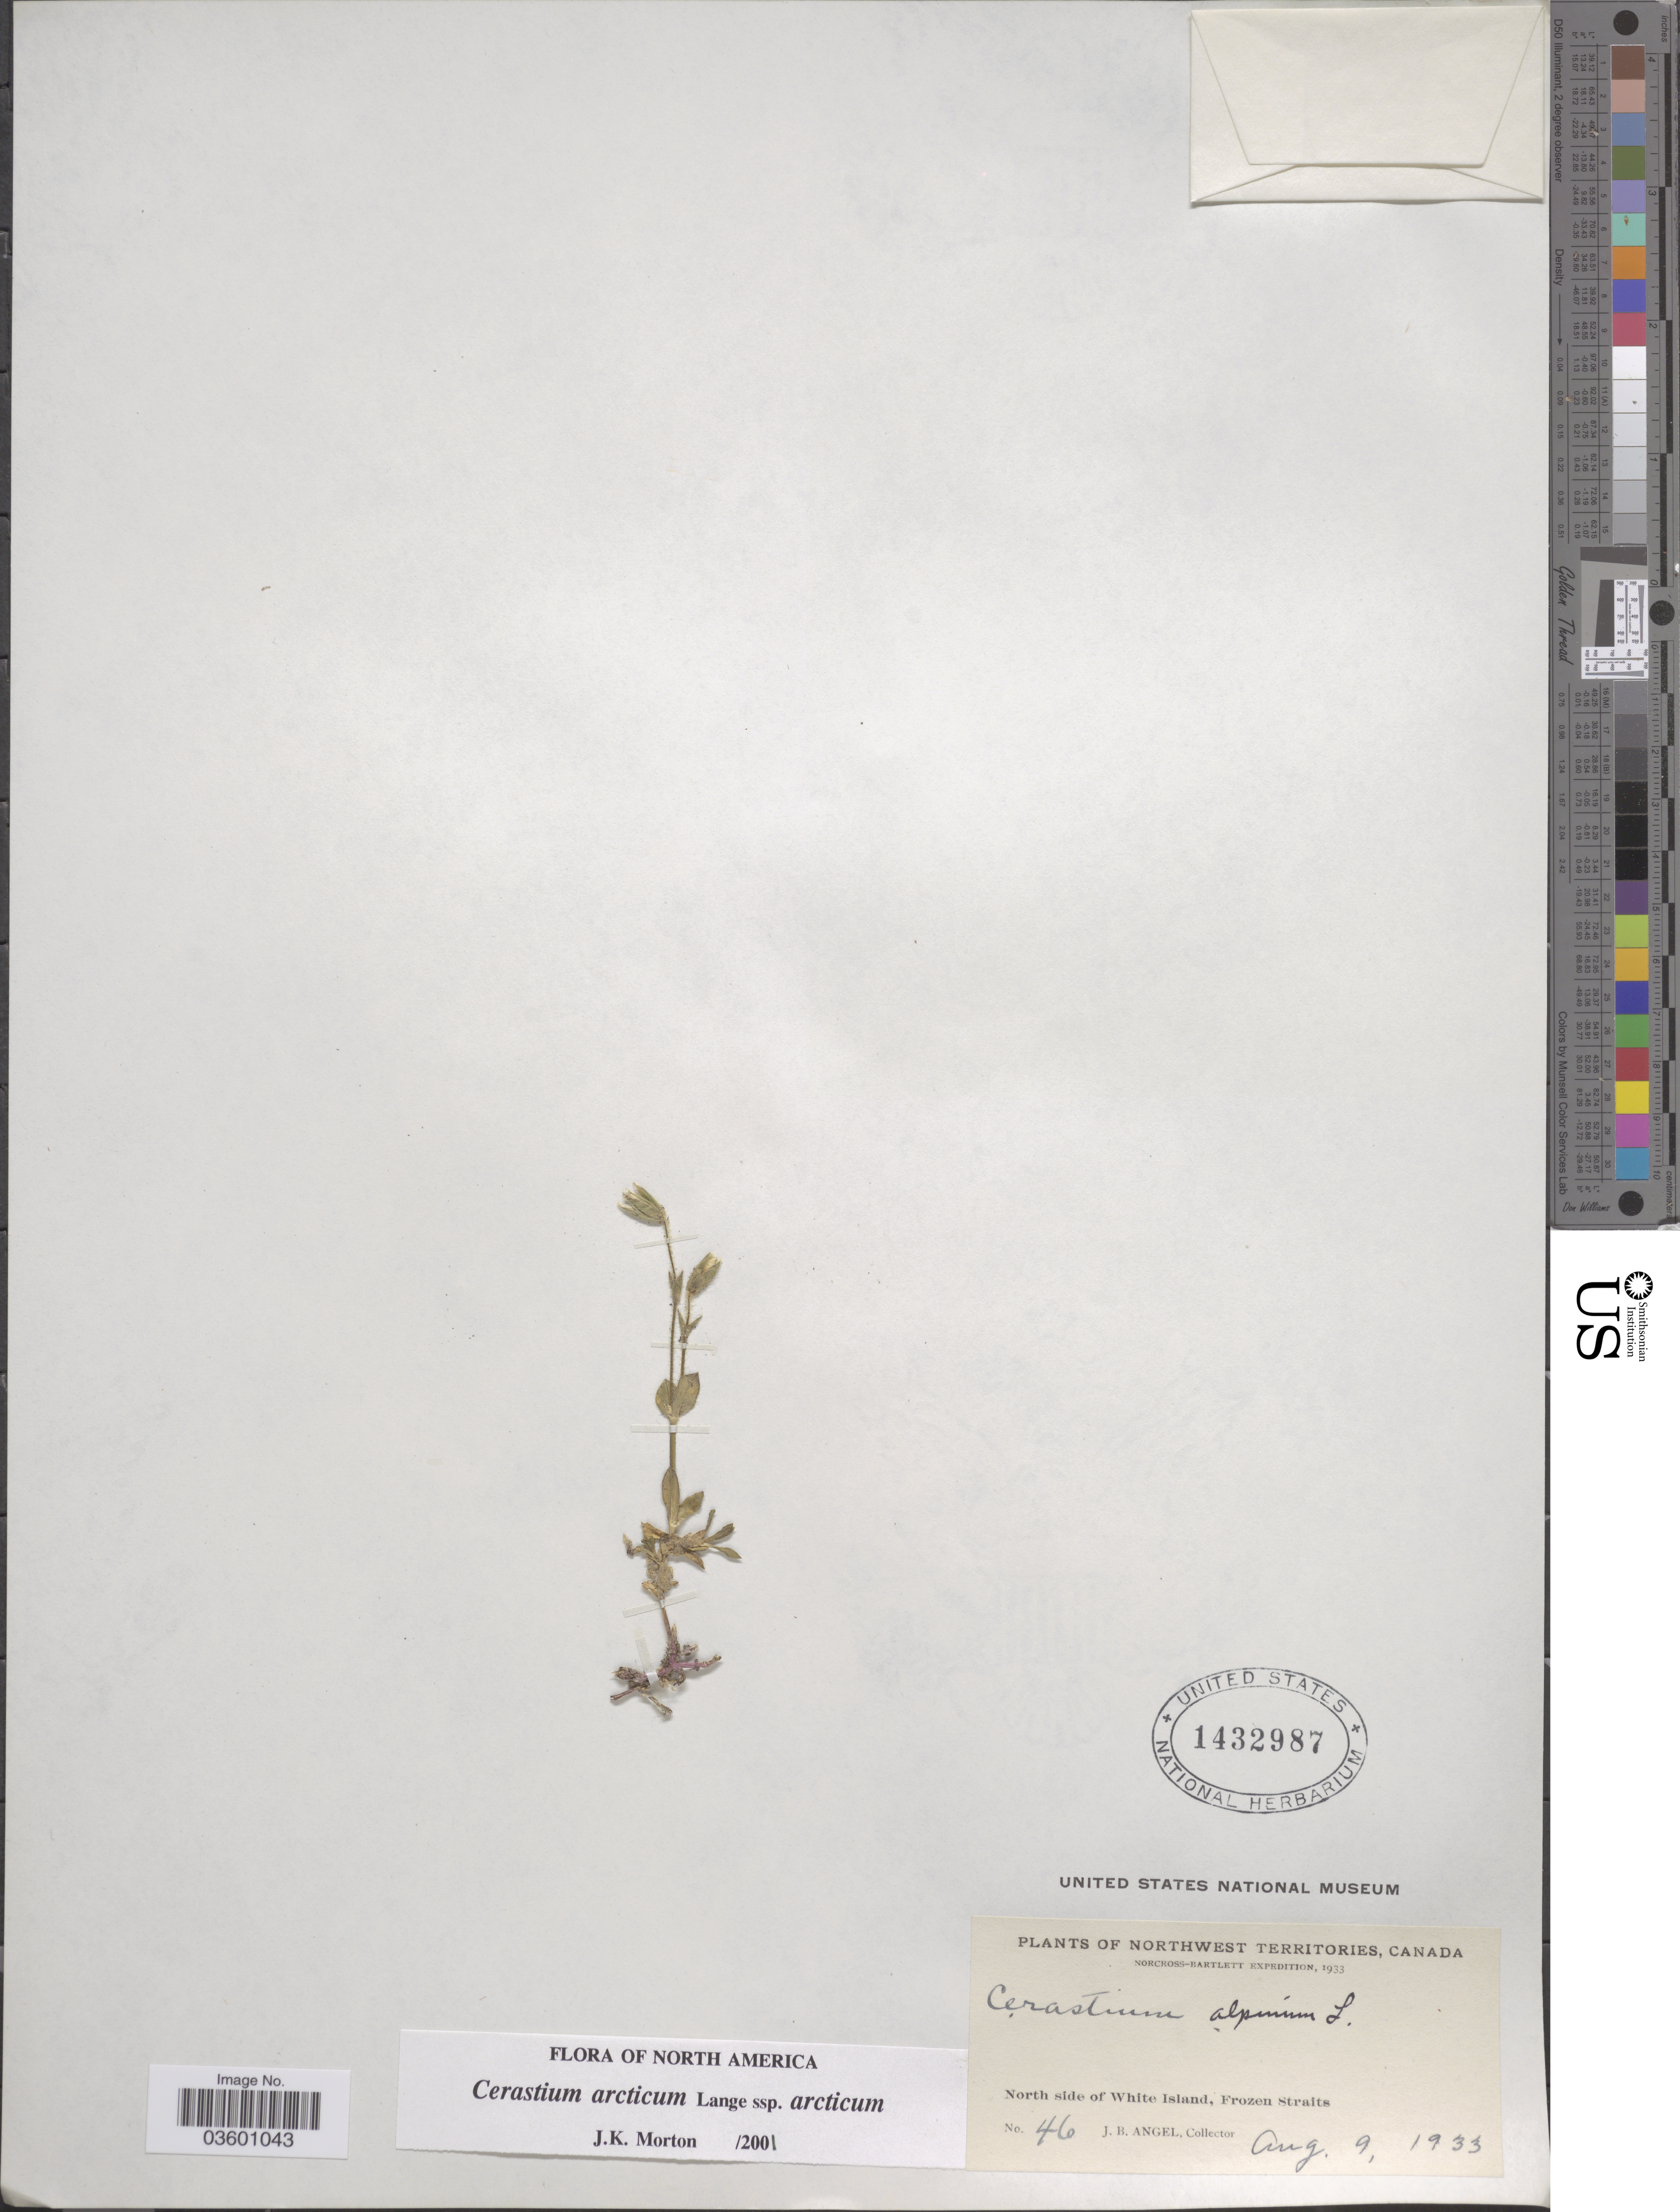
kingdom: Plantae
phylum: Tracheophyta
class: Magnoliopsida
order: Caryophyllales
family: Caryophyllaceae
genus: Cerastium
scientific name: Cerastium arcticum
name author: Lange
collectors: J. Angel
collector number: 46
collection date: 1933-08-09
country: Canada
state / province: Northwest Territories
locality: North side of White Island, Frozen Straits.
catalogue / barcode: US 1432987